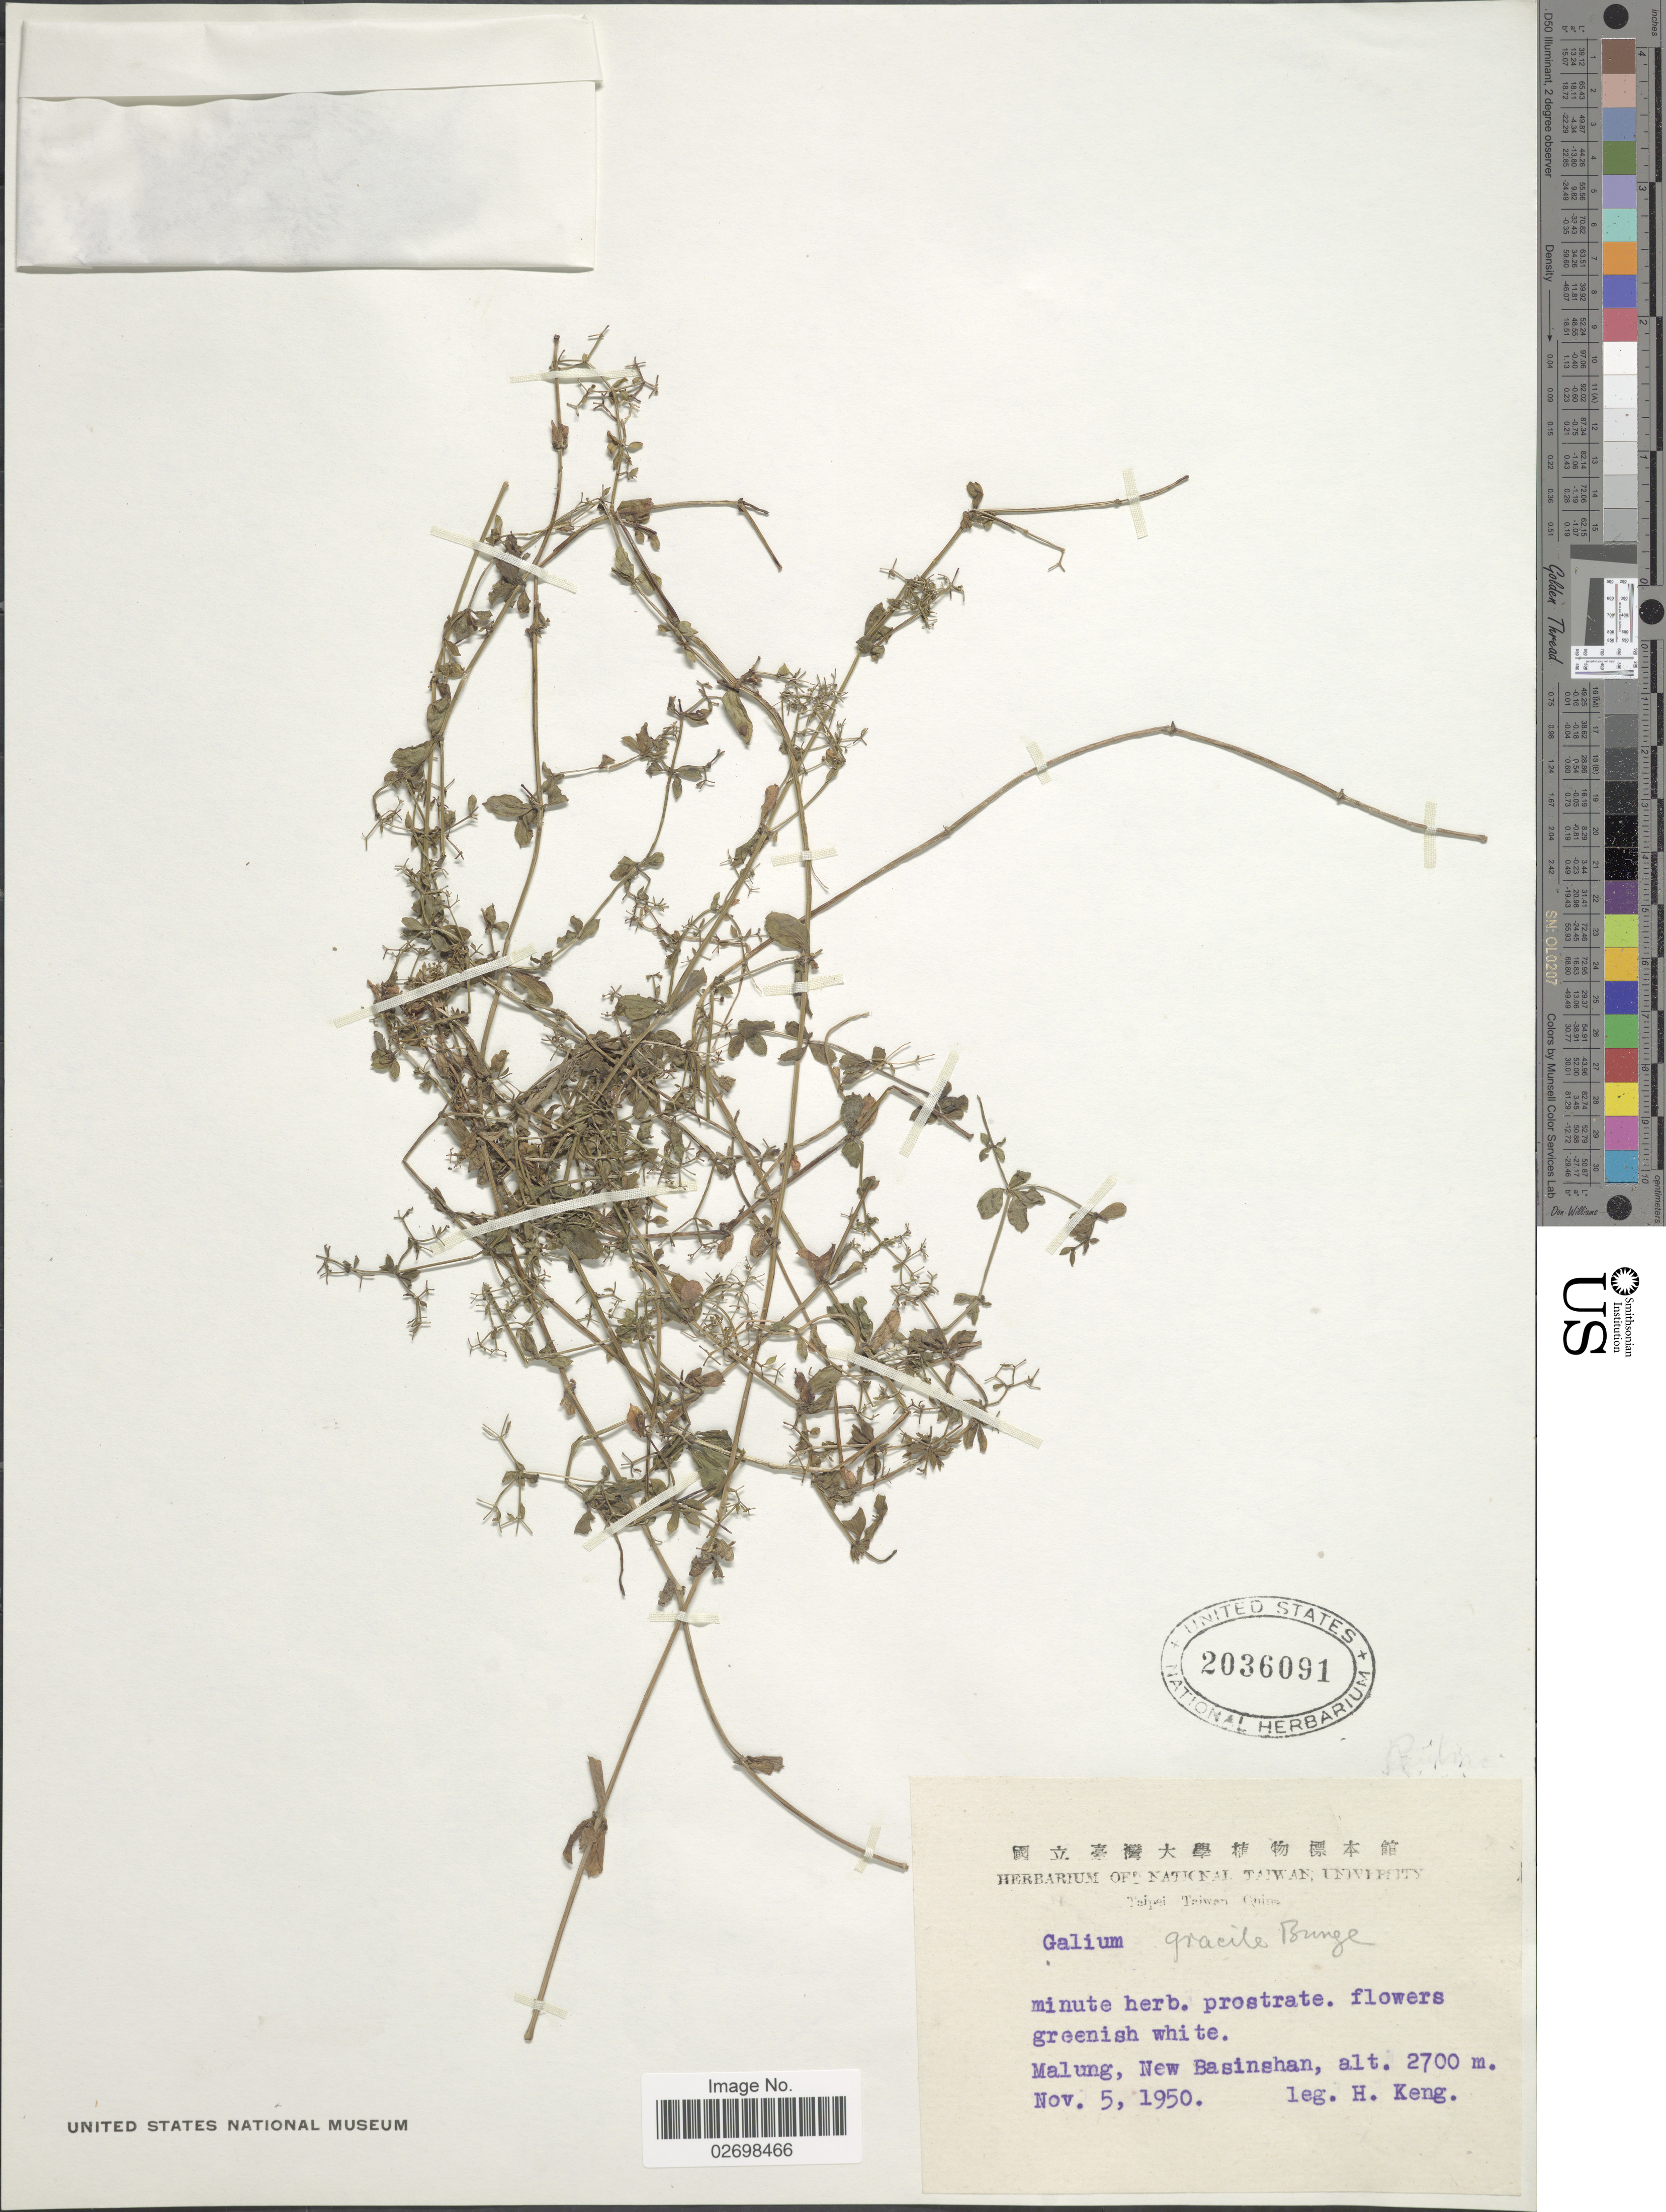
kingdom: Plantae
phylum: Tracheophyta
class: Magnoliopsida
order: Gentianales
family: Rubiaceae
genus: Galium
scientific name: Galium bungei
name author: Steud.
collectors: H. Keng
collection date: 1950-11-05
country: China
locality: Nalung, New Basinshan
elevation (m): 2700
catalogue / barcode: US 2036091